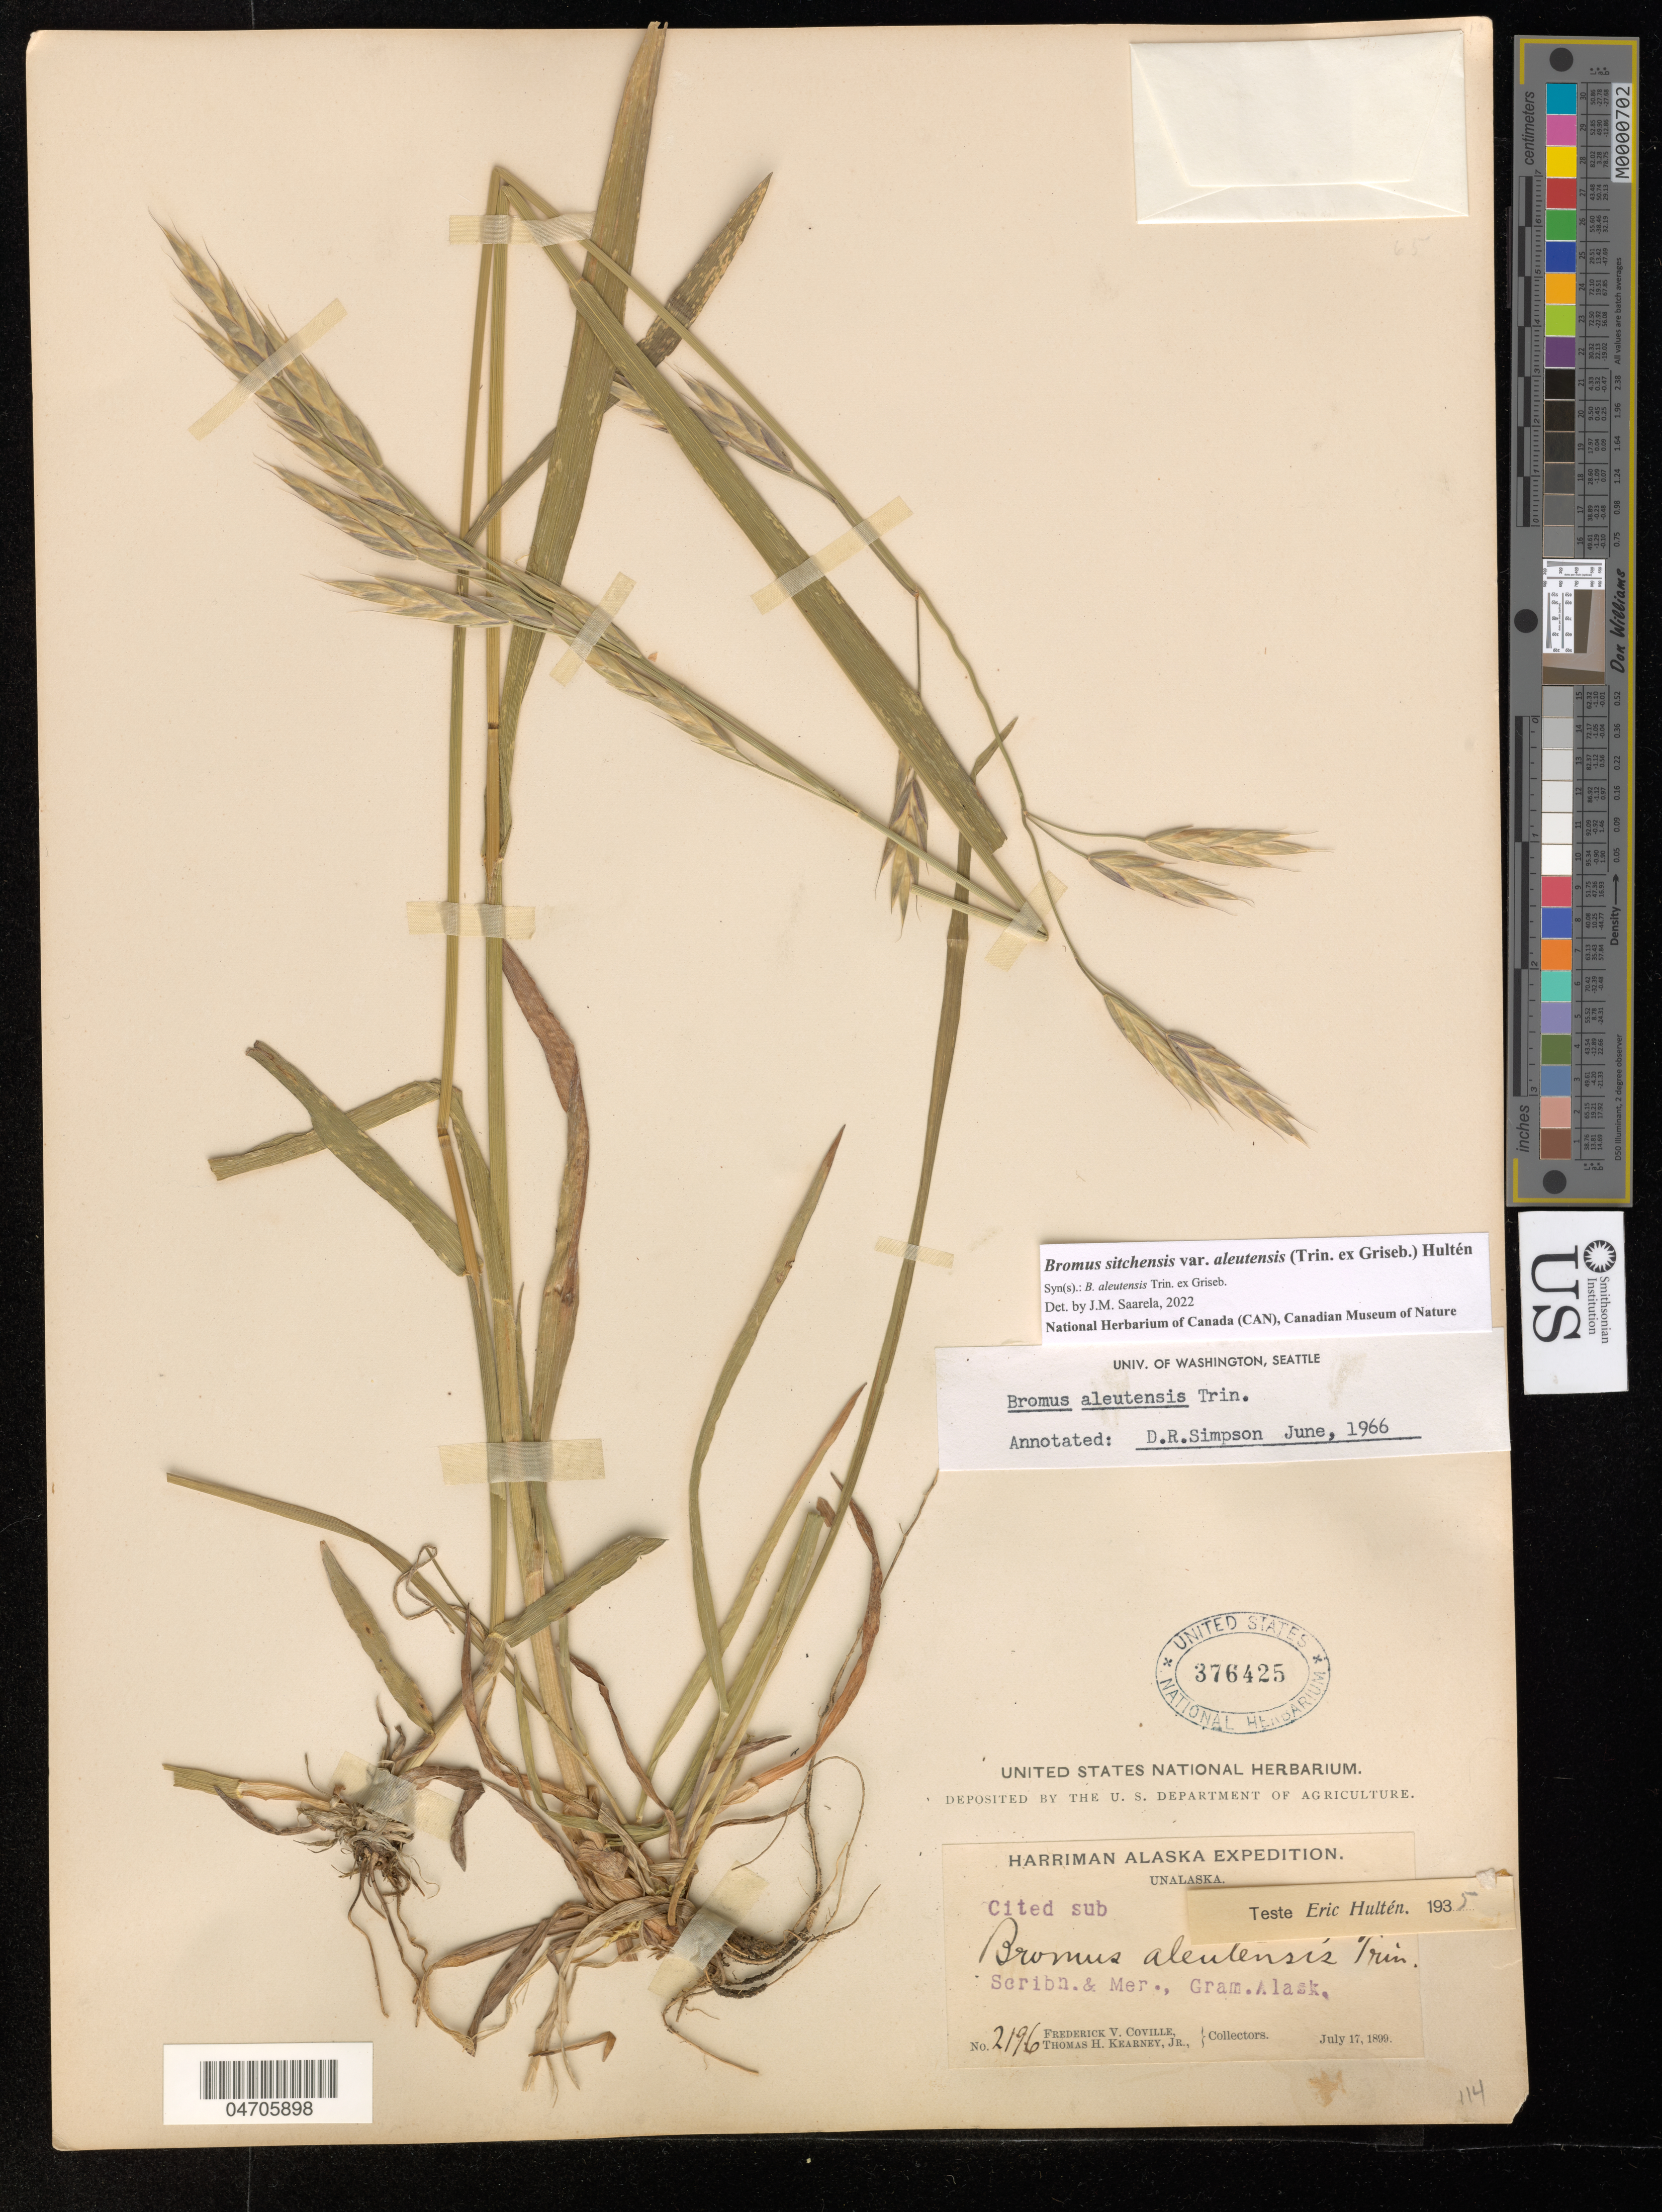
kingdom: Plantae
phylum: Tracheophyta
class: Liliopsida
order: Poales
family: Poaceae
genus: Bromus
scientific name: Bromus sitchensis var. polyanthus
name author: (Scribn. ex Shear) R.E. Brainerd & Otting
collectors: F. V. Coville & T. H. Kearney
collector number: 2196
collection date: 1899-07-17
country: United States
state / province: Alaska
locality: Harriman Alaska Expedition. Unalaska.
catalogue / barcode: US 376425